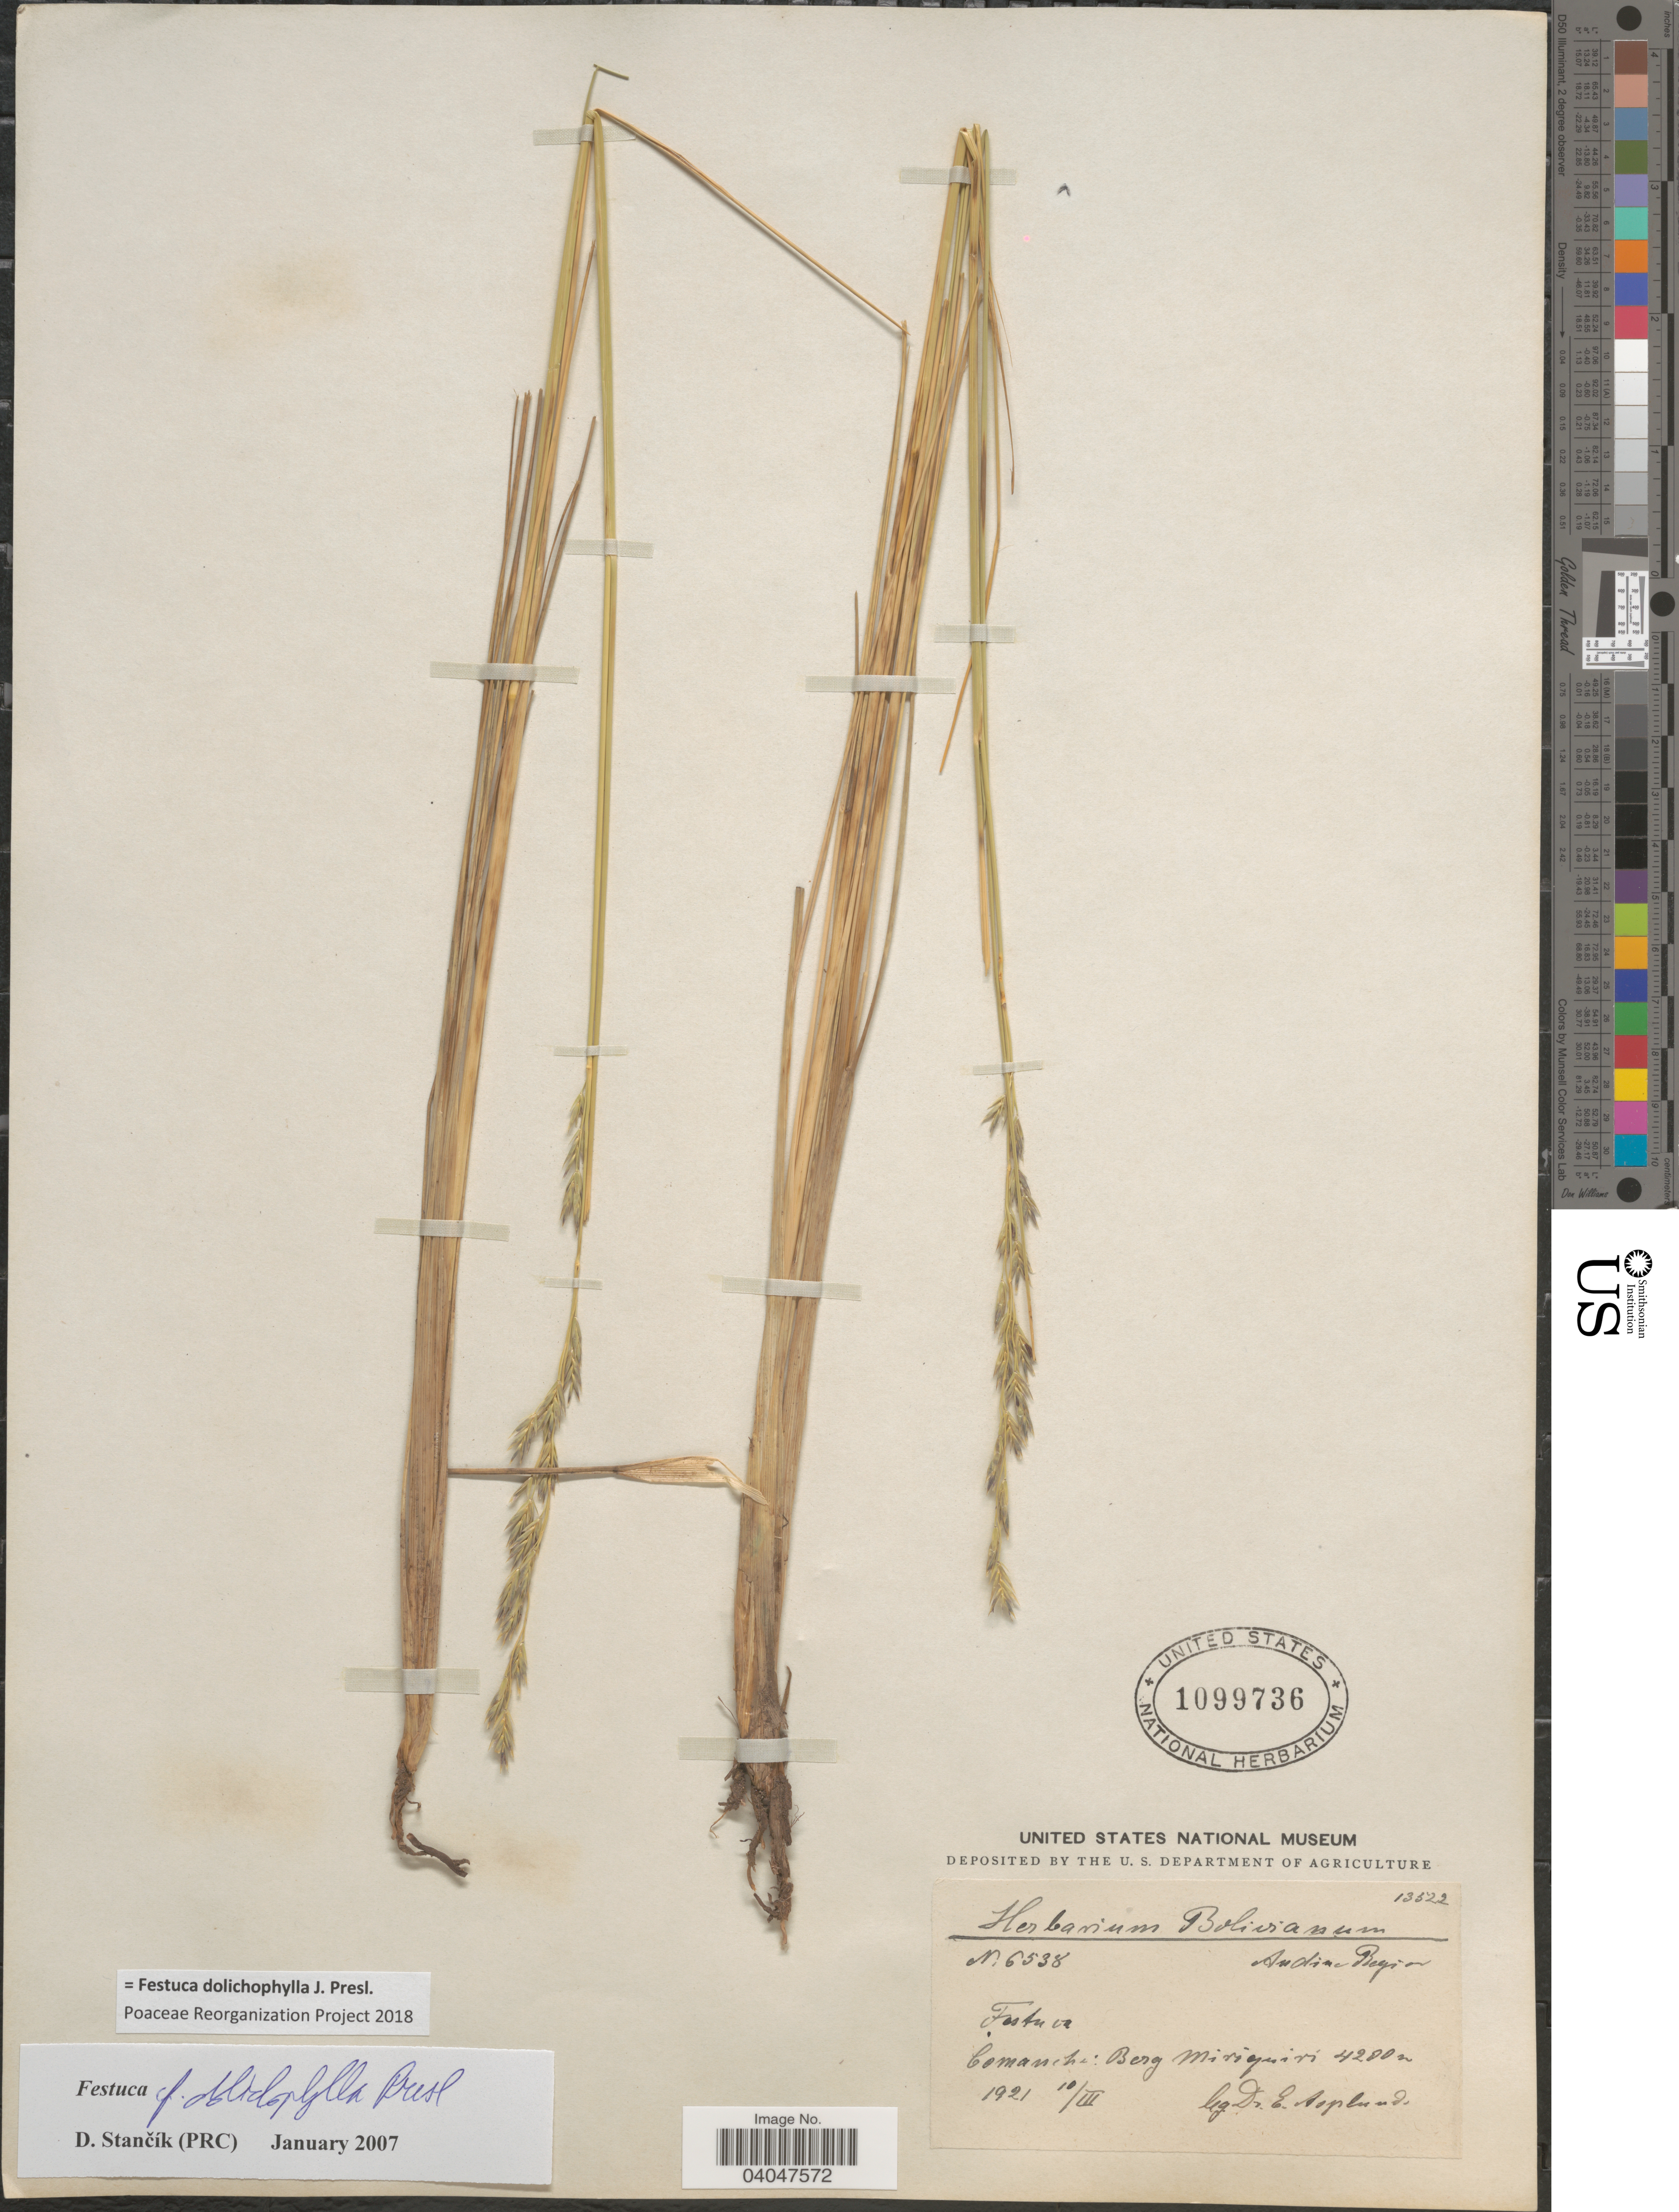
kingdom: Plantae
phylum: Tracheophyta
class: Liliopsida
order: Poales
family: Poaceae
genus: Festuca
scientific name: Festuca dolichophylla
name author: J. Presl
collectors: E. Asplund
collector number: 6538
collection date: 1921-03-10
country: Bolivia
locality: Andine Region. Comanche: Berg Miriquiri.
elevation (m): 4200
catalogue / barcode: US 1099736